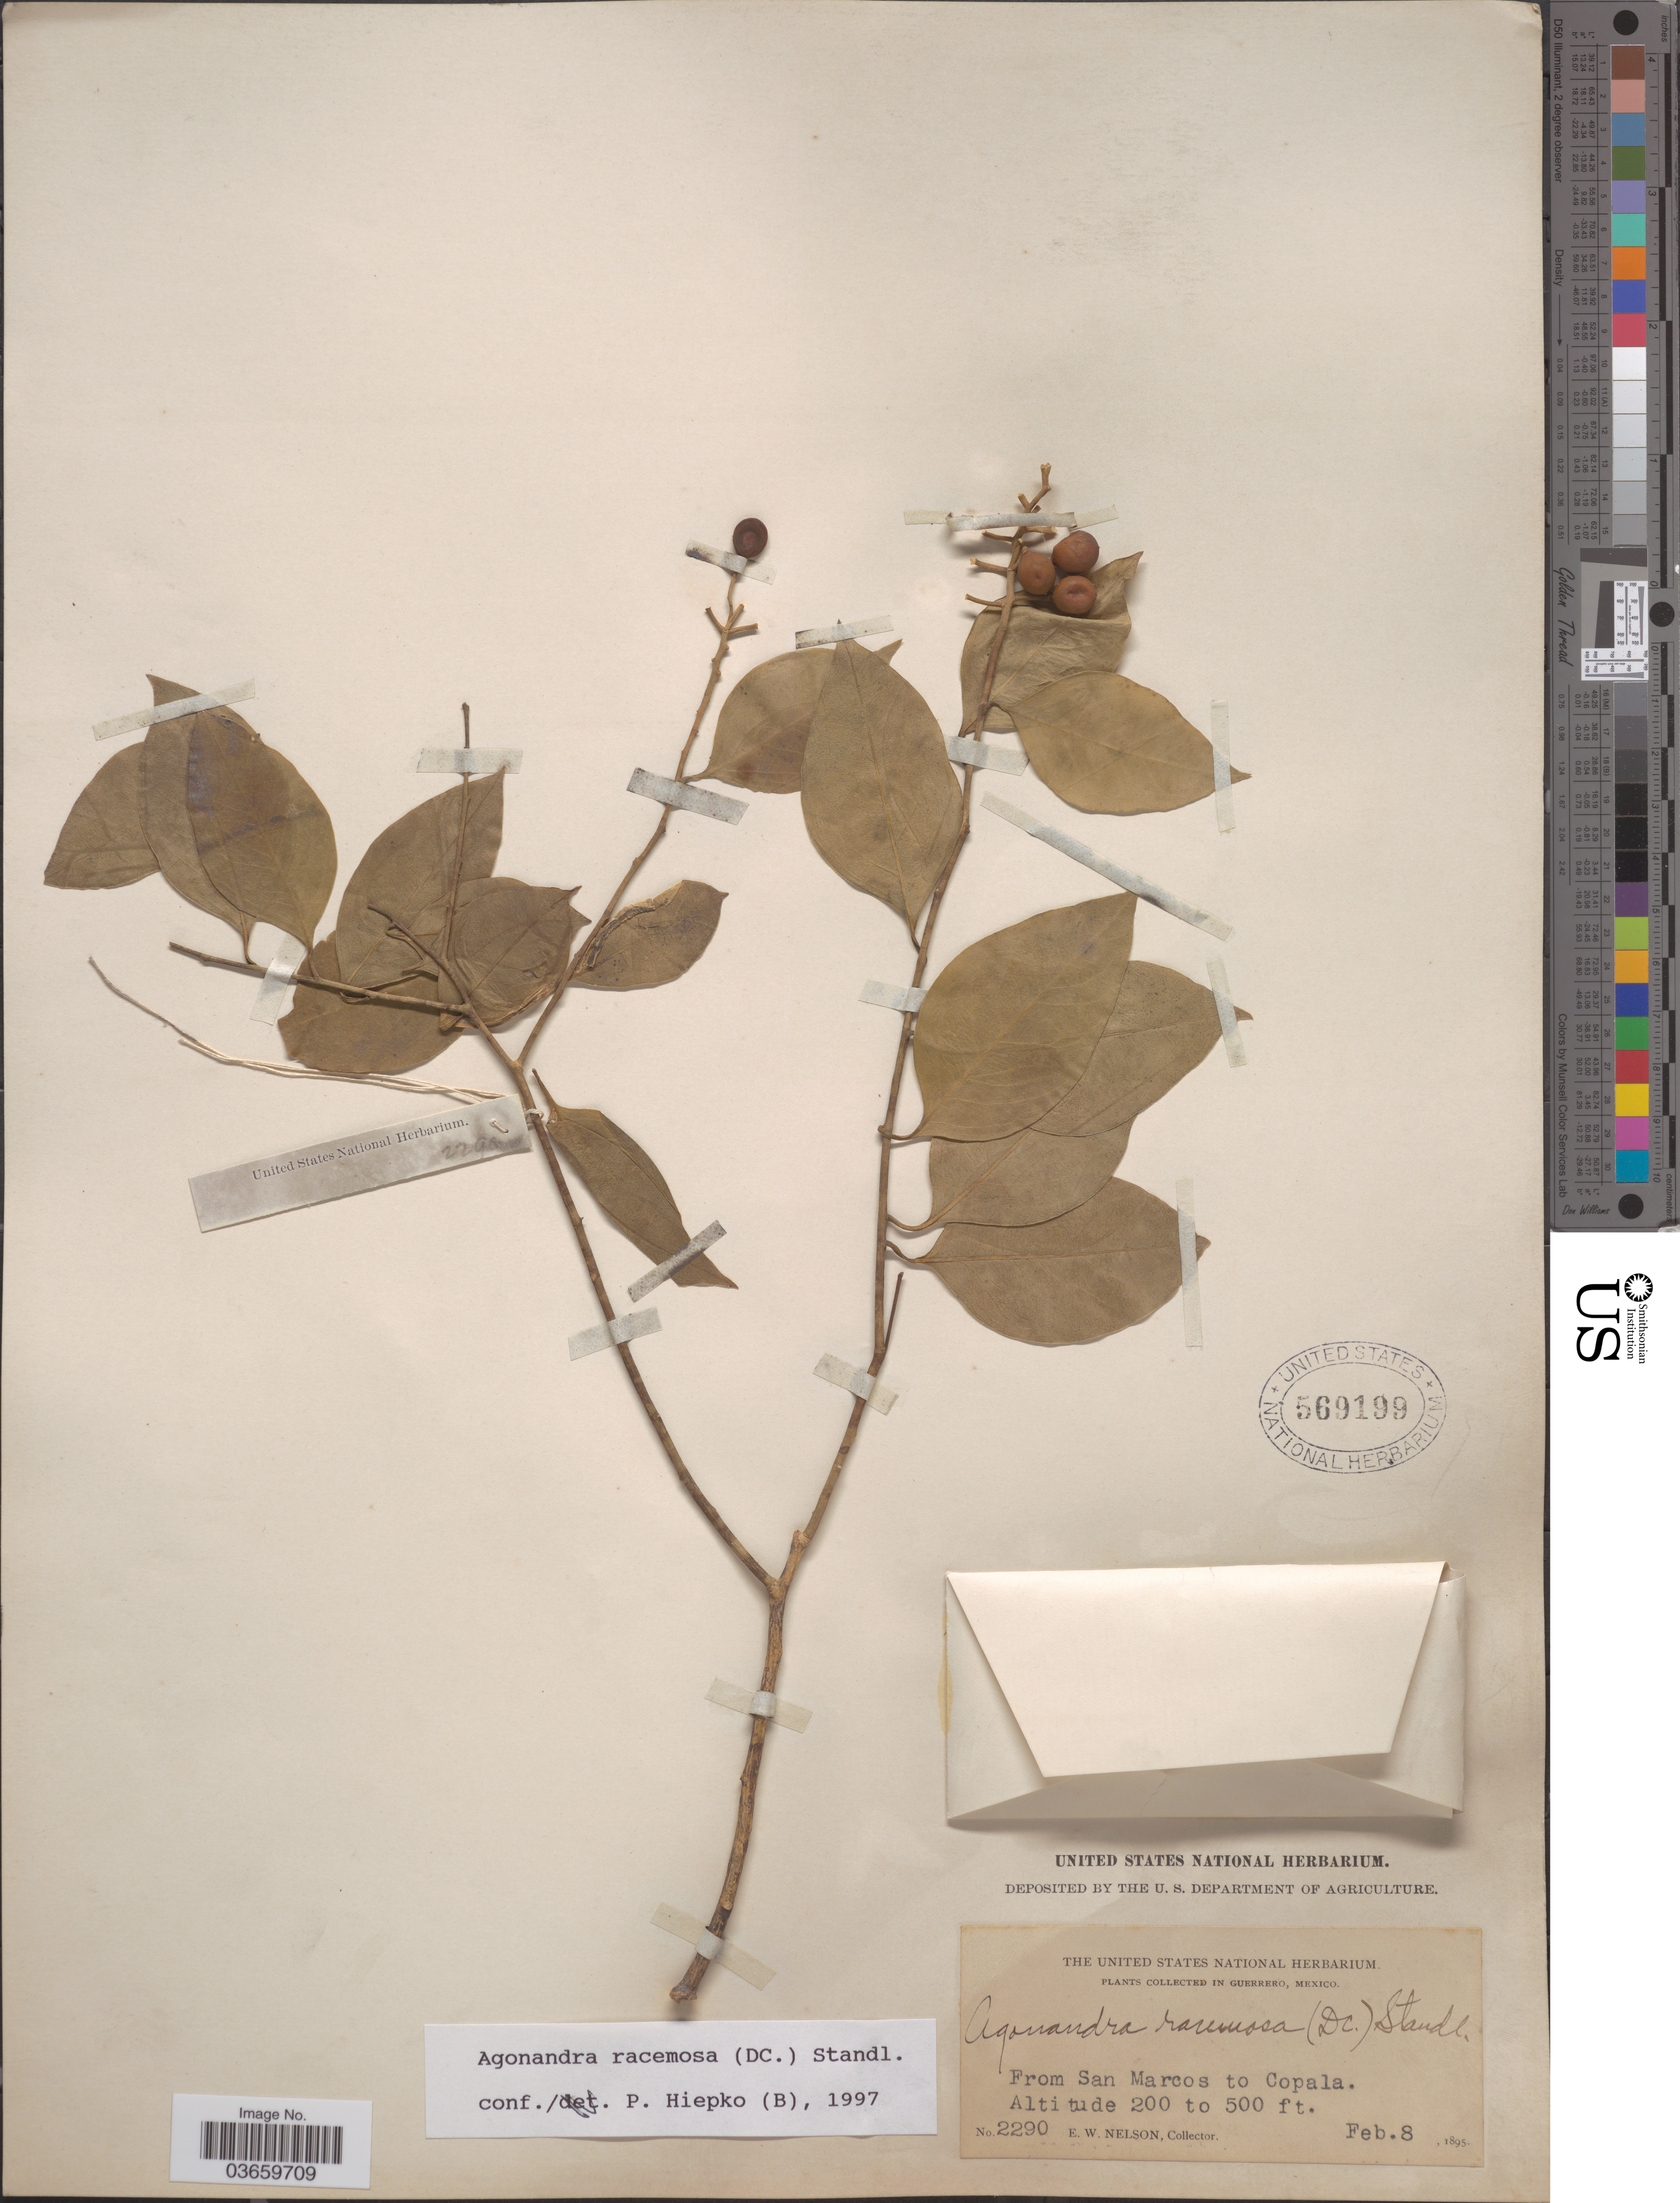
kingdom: Plantae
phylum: Tracheophyta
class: Magnoliopsida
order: Santalales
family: Opiliaceae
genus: Agonandra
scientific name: Agonandra racemosa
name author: (DC.) Standl.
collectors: E. W. Nelson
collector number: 2290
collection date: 1895-02-08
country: Mexico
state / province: Guerrero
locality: From San Marcos to Copala.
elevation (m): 61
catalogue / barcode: US 569199